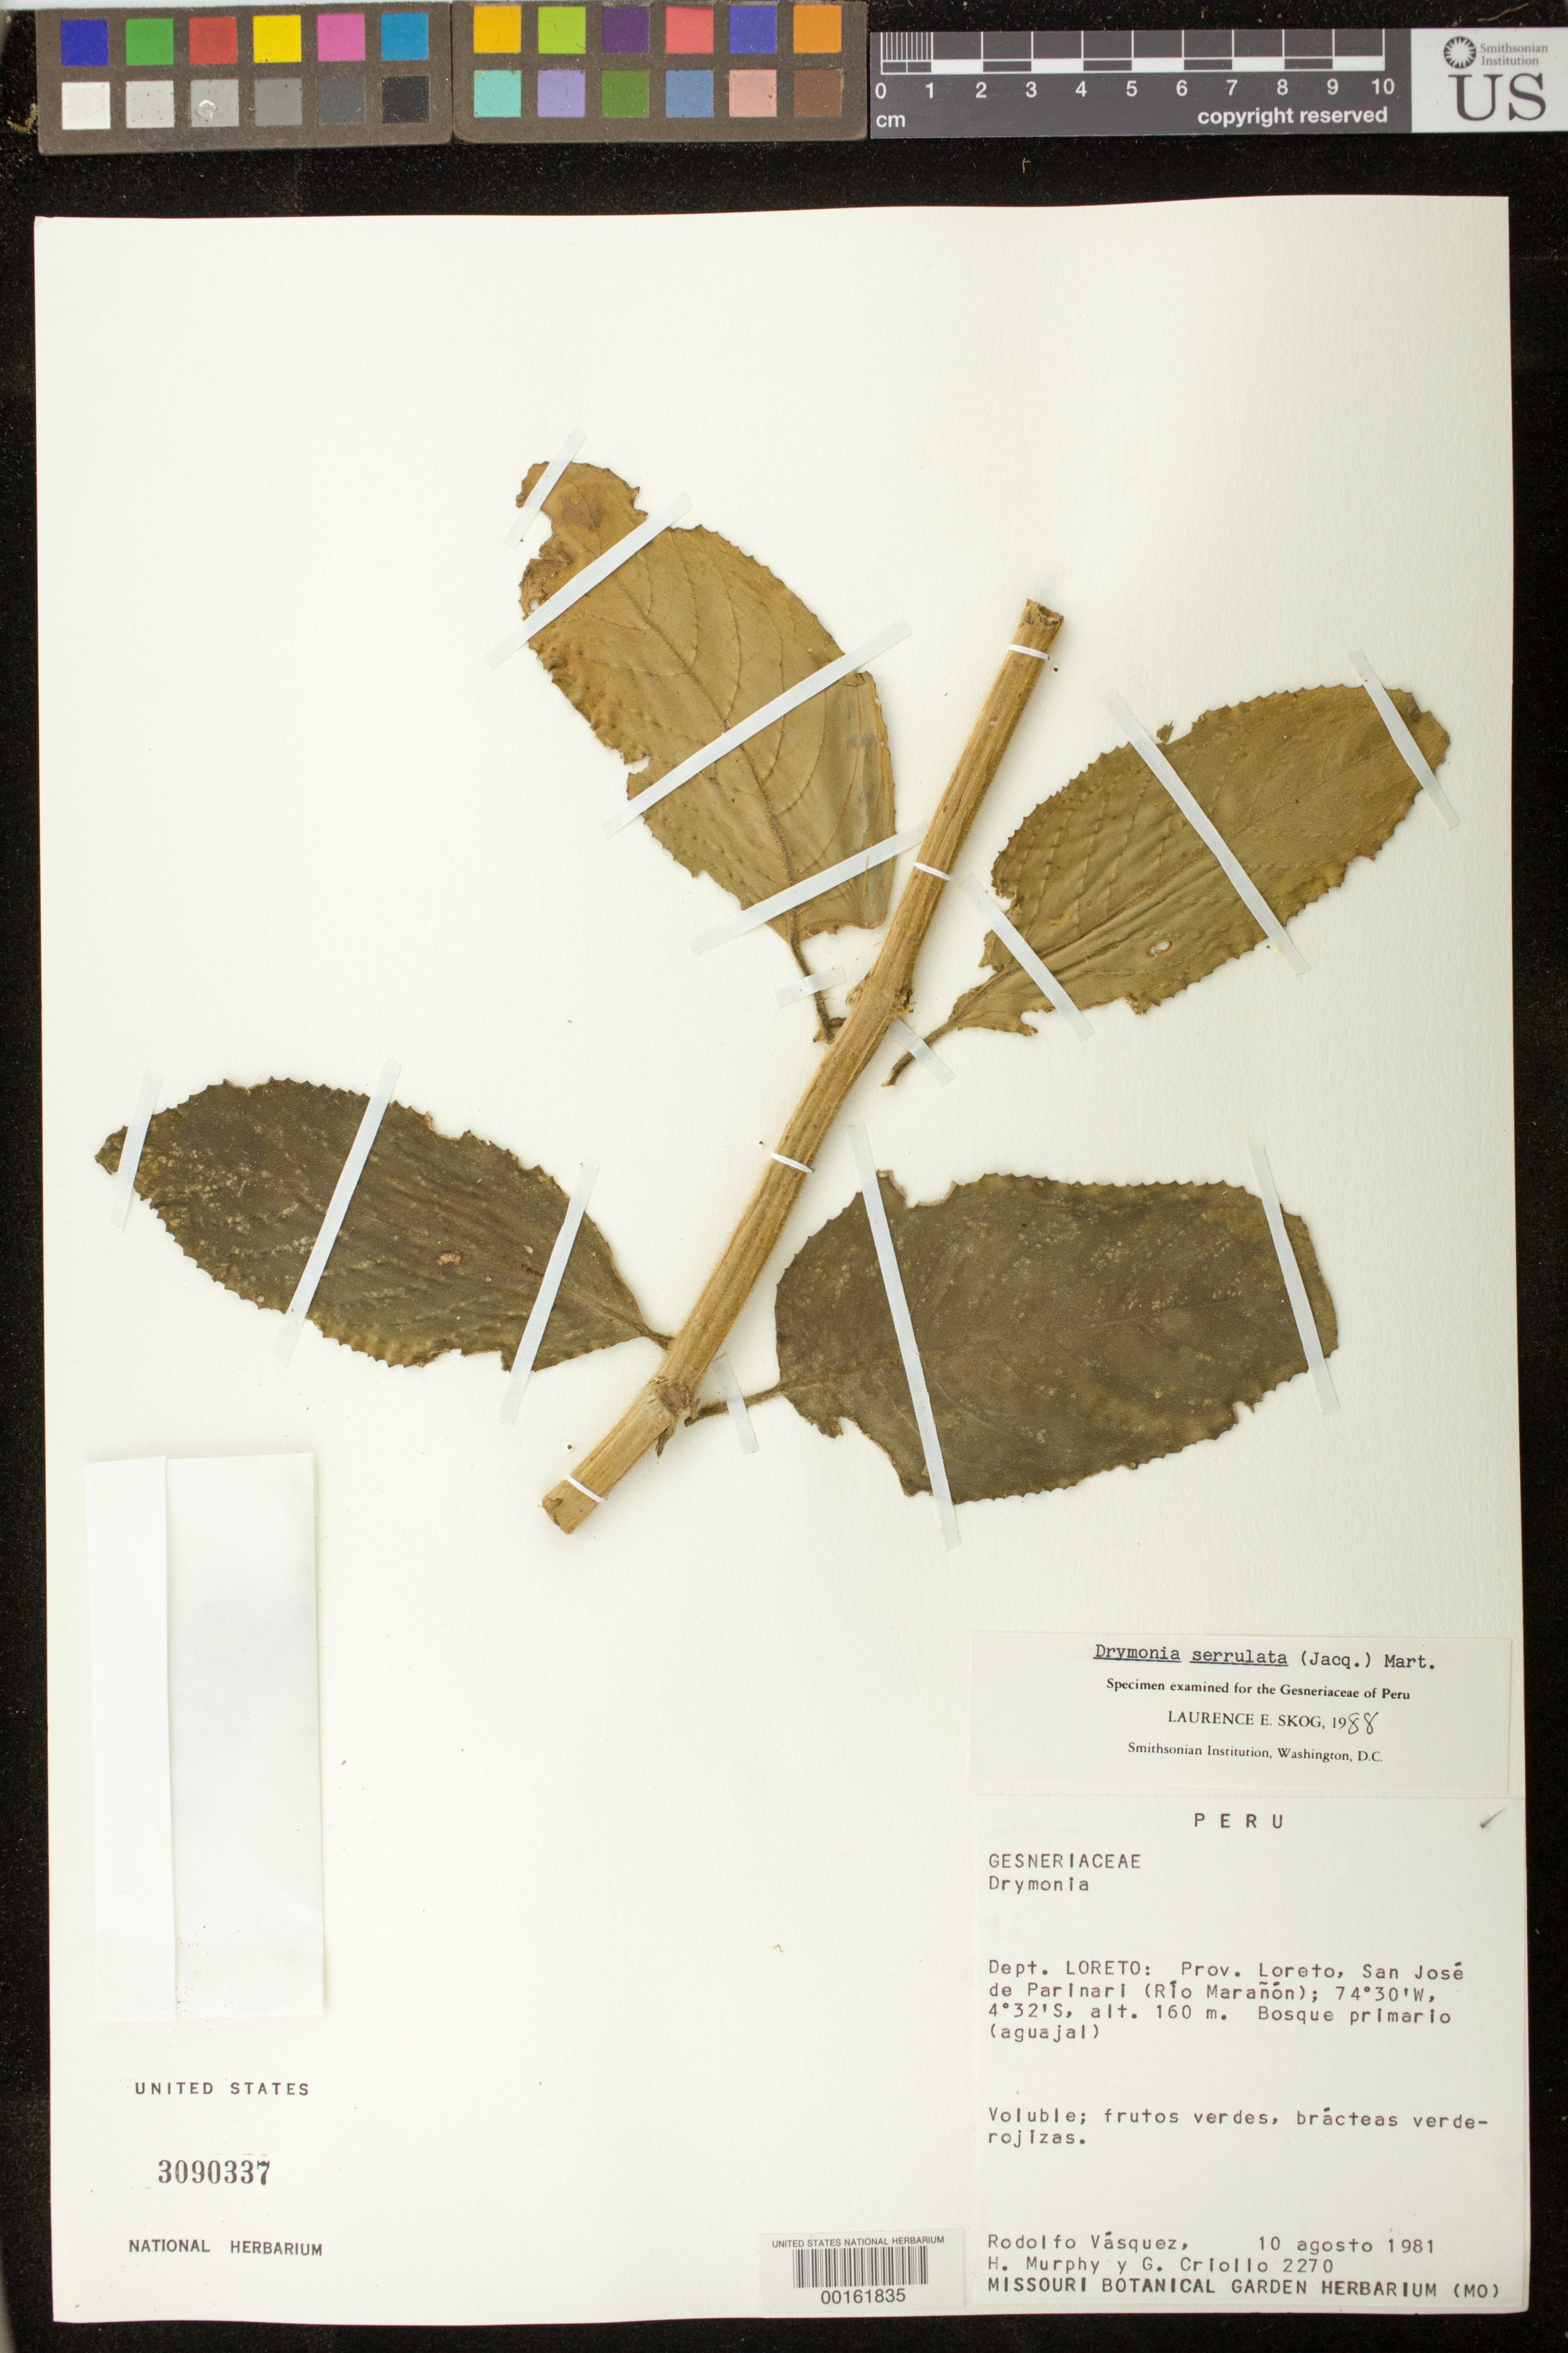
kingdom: Plantae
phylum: Tracheophyta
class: Magnoliopsida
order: Lamiales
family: Gesneriaceae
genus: Drymonia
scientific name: Drymonia serrulata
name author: (Jacq.) Mart.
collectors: R. Vásquez & et al.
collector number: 2270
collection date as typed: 10 Aug 1981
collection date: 1981-08-10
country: Peru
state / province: Loreto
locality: Prov. Loreto; San Jose de Parinari (Rio Maranon)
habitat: Primary forest (aguajal)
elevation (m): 160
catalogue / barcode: US 3090337